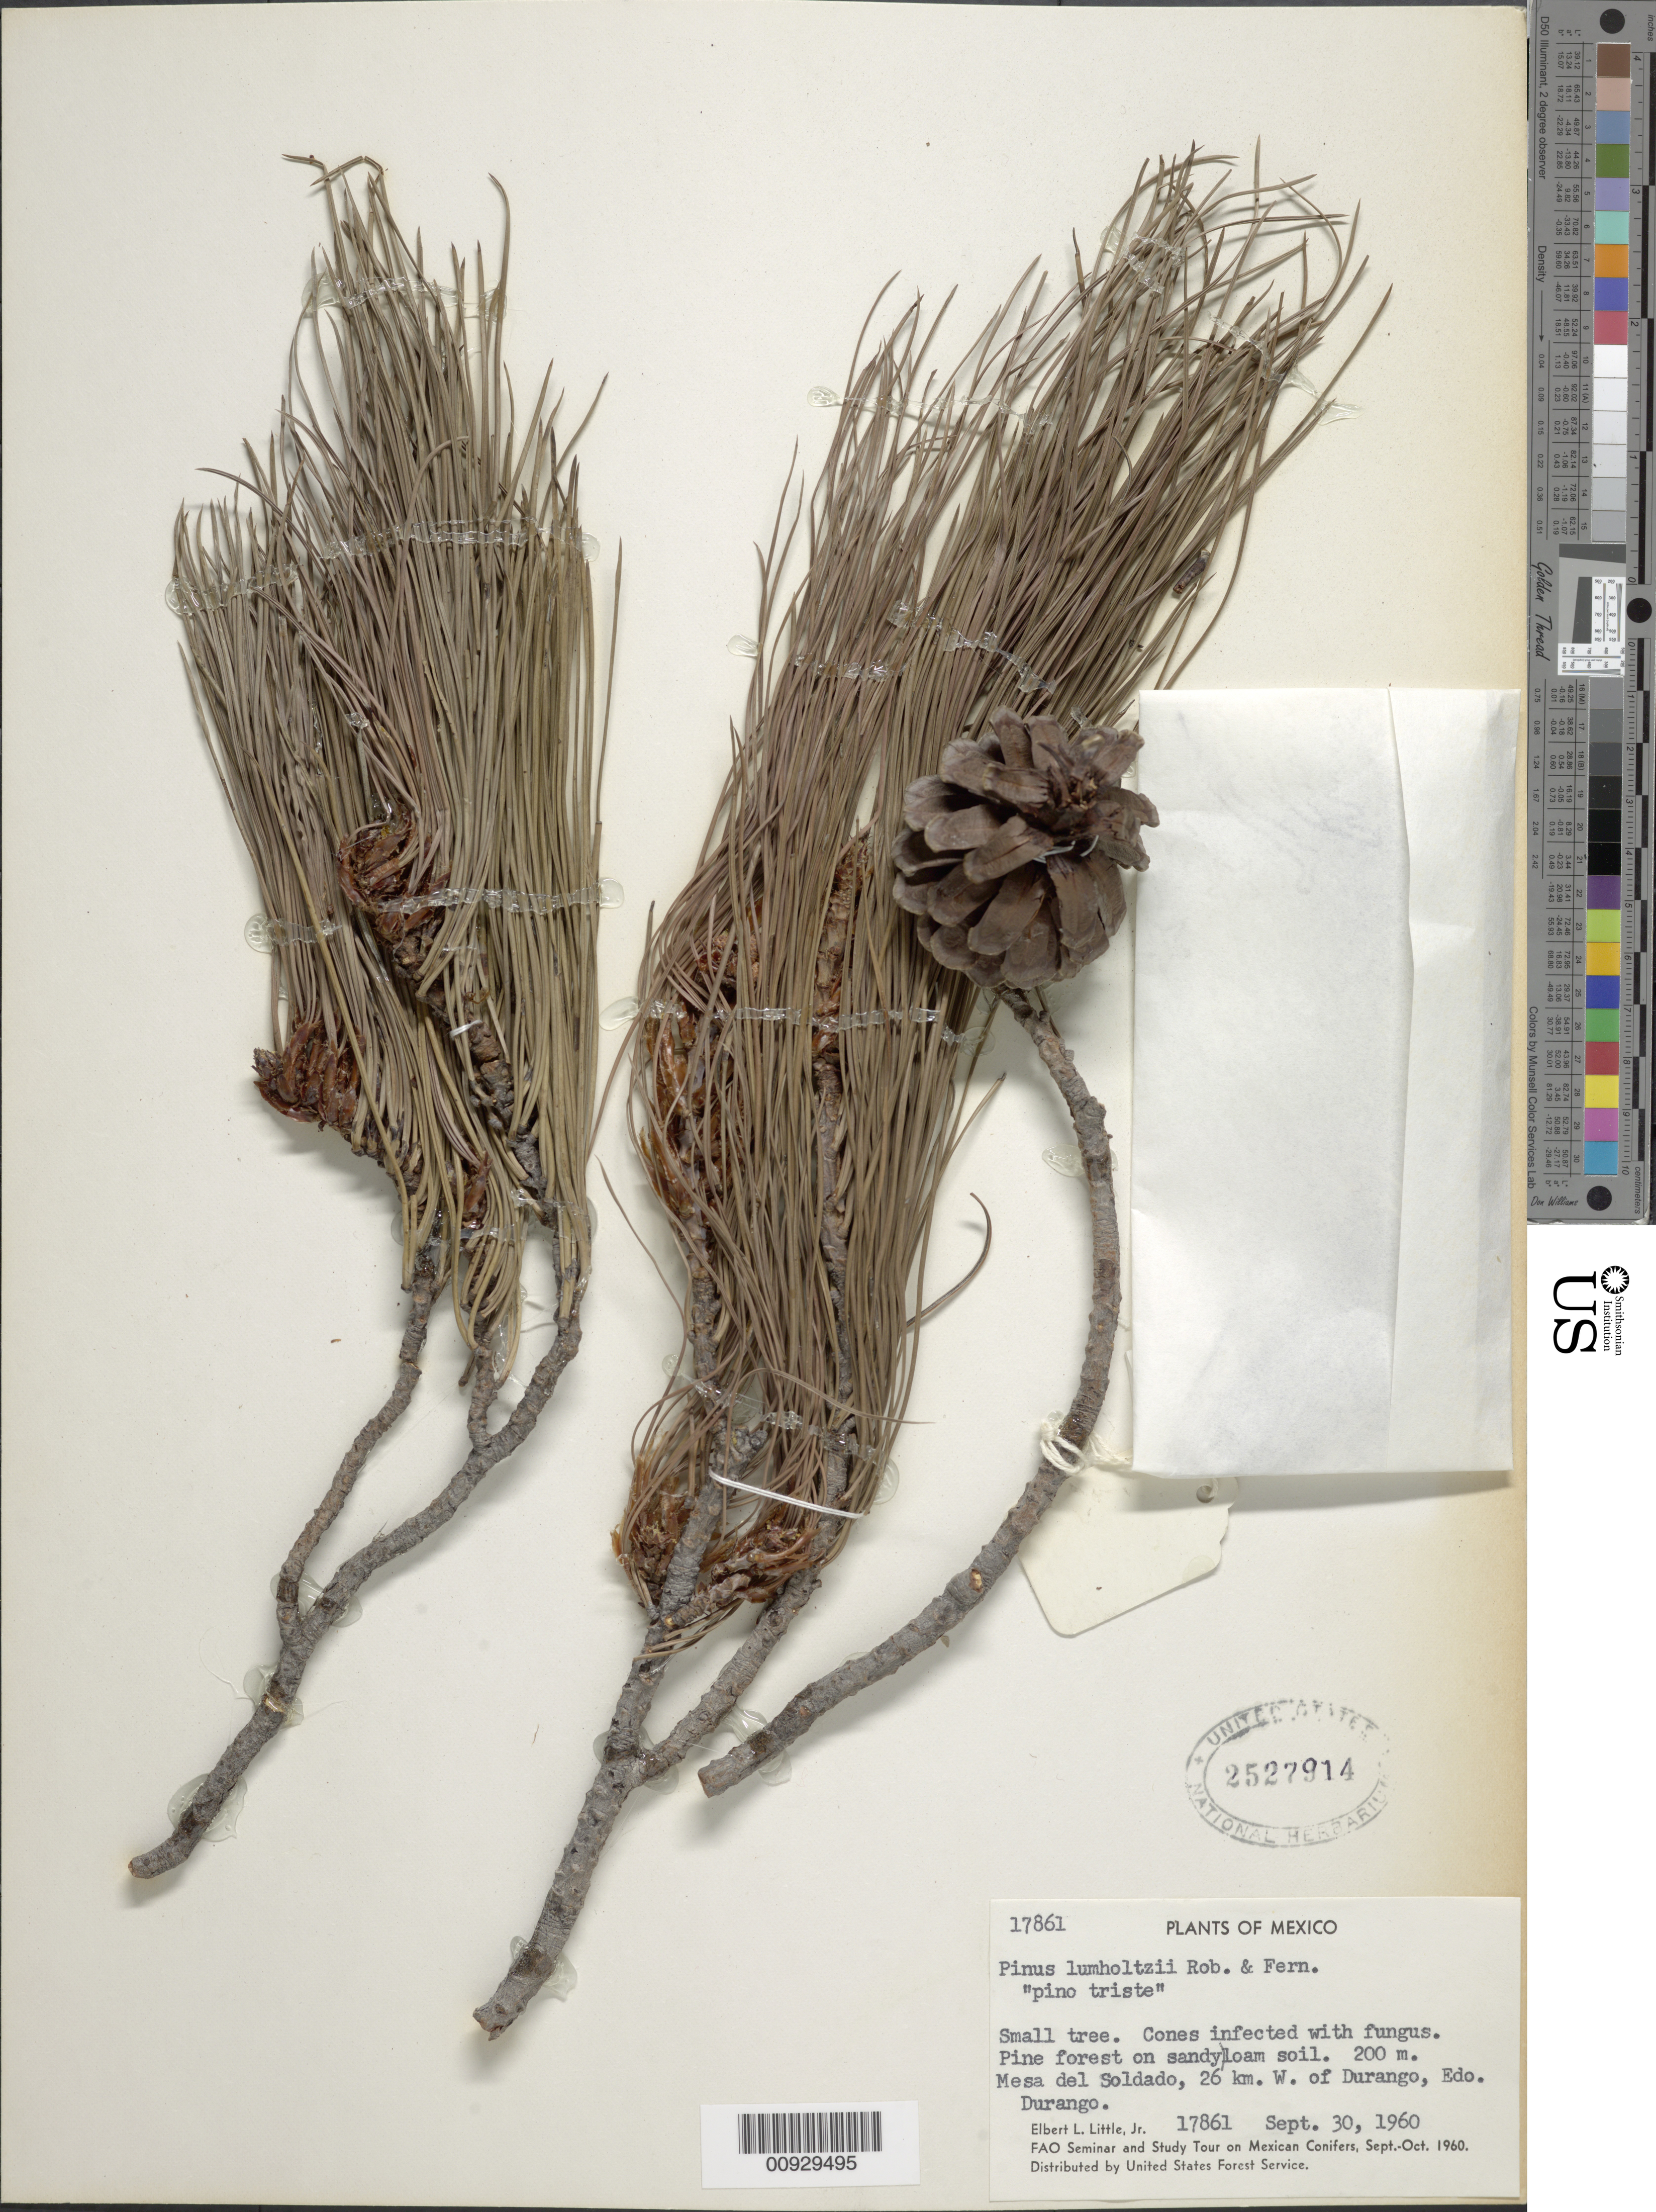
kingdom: Plantae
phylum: Tracheophyta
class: Pinopsida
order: Pinales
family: Pinaceae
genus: Pinus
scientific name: Pinus lumholtzii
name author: B.L. Rob. & Fernald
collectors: E. L. Little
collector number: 17861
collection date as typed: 30 Sep 1960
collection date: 1960-09-30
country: Mexico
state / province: Durango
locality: Mesa del Soldado, 26 km. W of Durango.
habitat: Pine forest on sandy loam soil.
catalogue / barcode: US 2527914